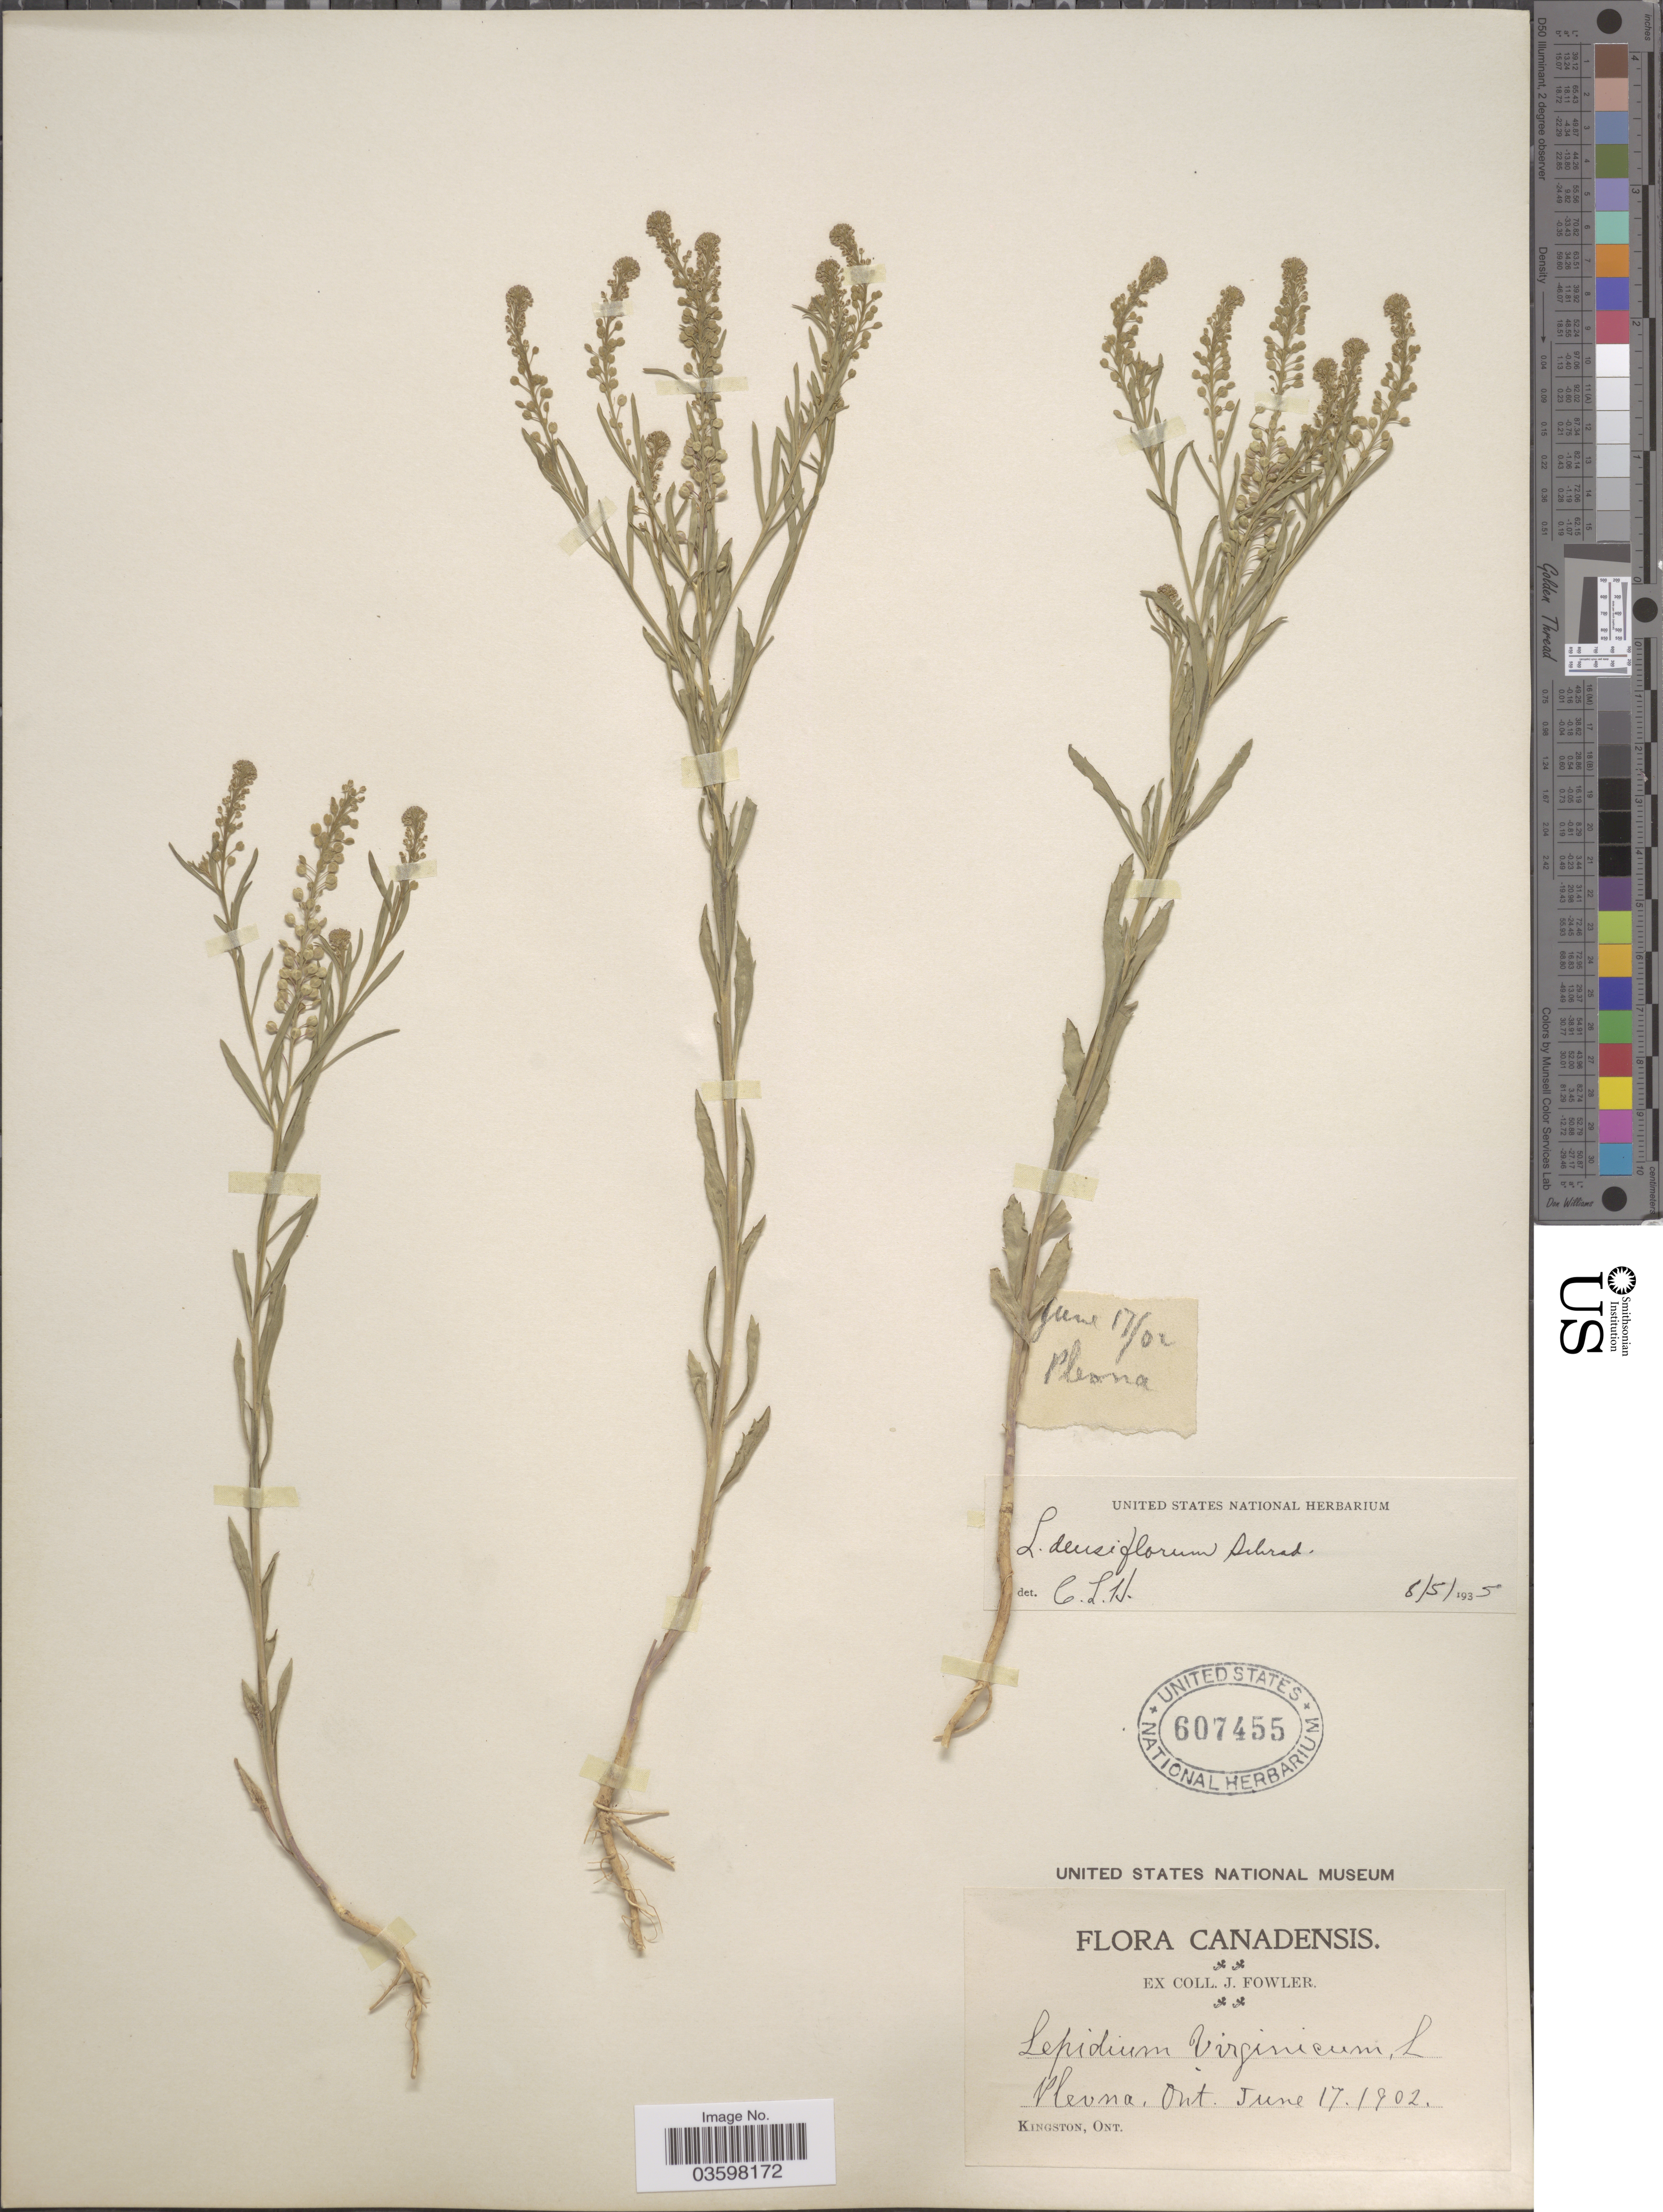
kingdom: Plantae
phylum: Tracheophyta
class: Magnoliopsida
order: Brassicales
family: Brassicaceae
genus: Lepidium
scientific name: Lepidium densiflorum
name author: Schrad.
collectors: J. Fowler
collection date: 1902-06-17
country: Canada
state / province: Ontario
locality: Plevna.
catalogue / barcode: US 607455